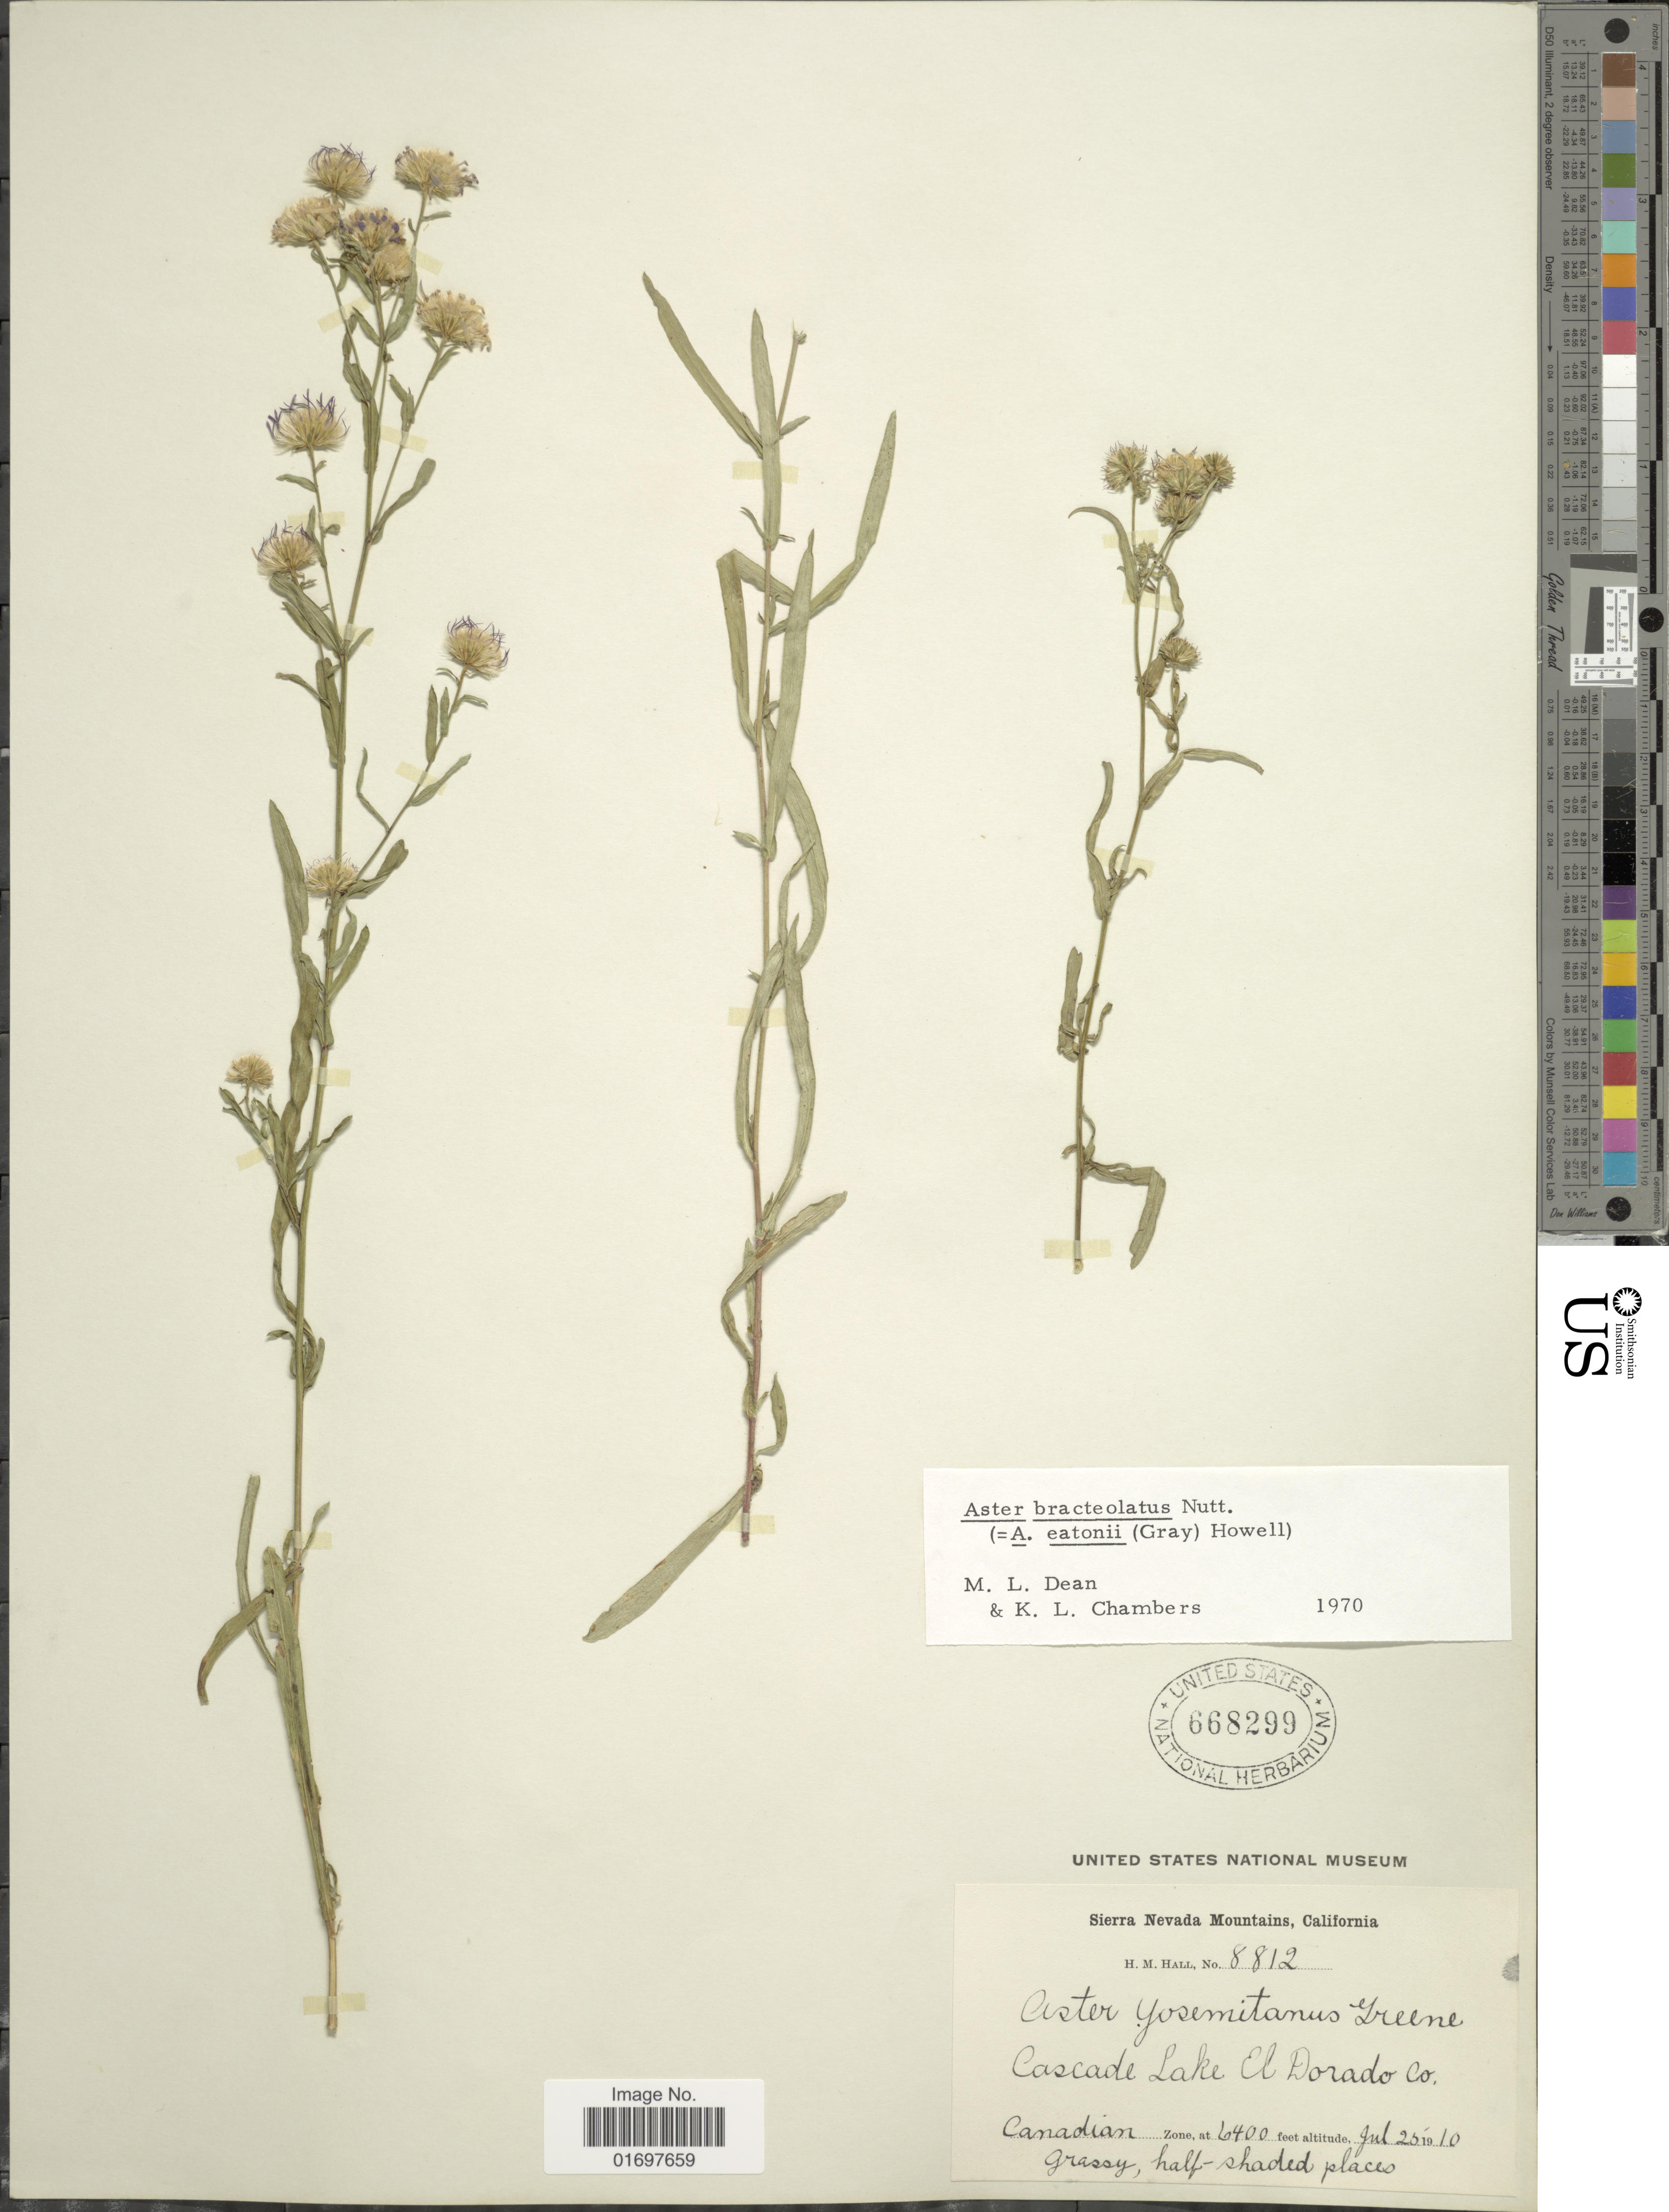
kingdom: Plantae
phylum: Tracheophyta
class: Magnoliopsida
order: Asterales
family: Asteraceae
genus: Symphyotrichum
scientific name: Symphyotrichum bracteolatum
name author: (Nutt.) G.L. Nesom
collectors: H. M. Hall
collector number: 8812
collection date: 1910-07-25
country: United States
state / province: California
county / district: El Dorado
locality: Sierra Nevada Mountains, California, Cascade Lake El Dorado Co. Canadian Zone.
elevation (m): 1951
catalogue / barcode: US 668299